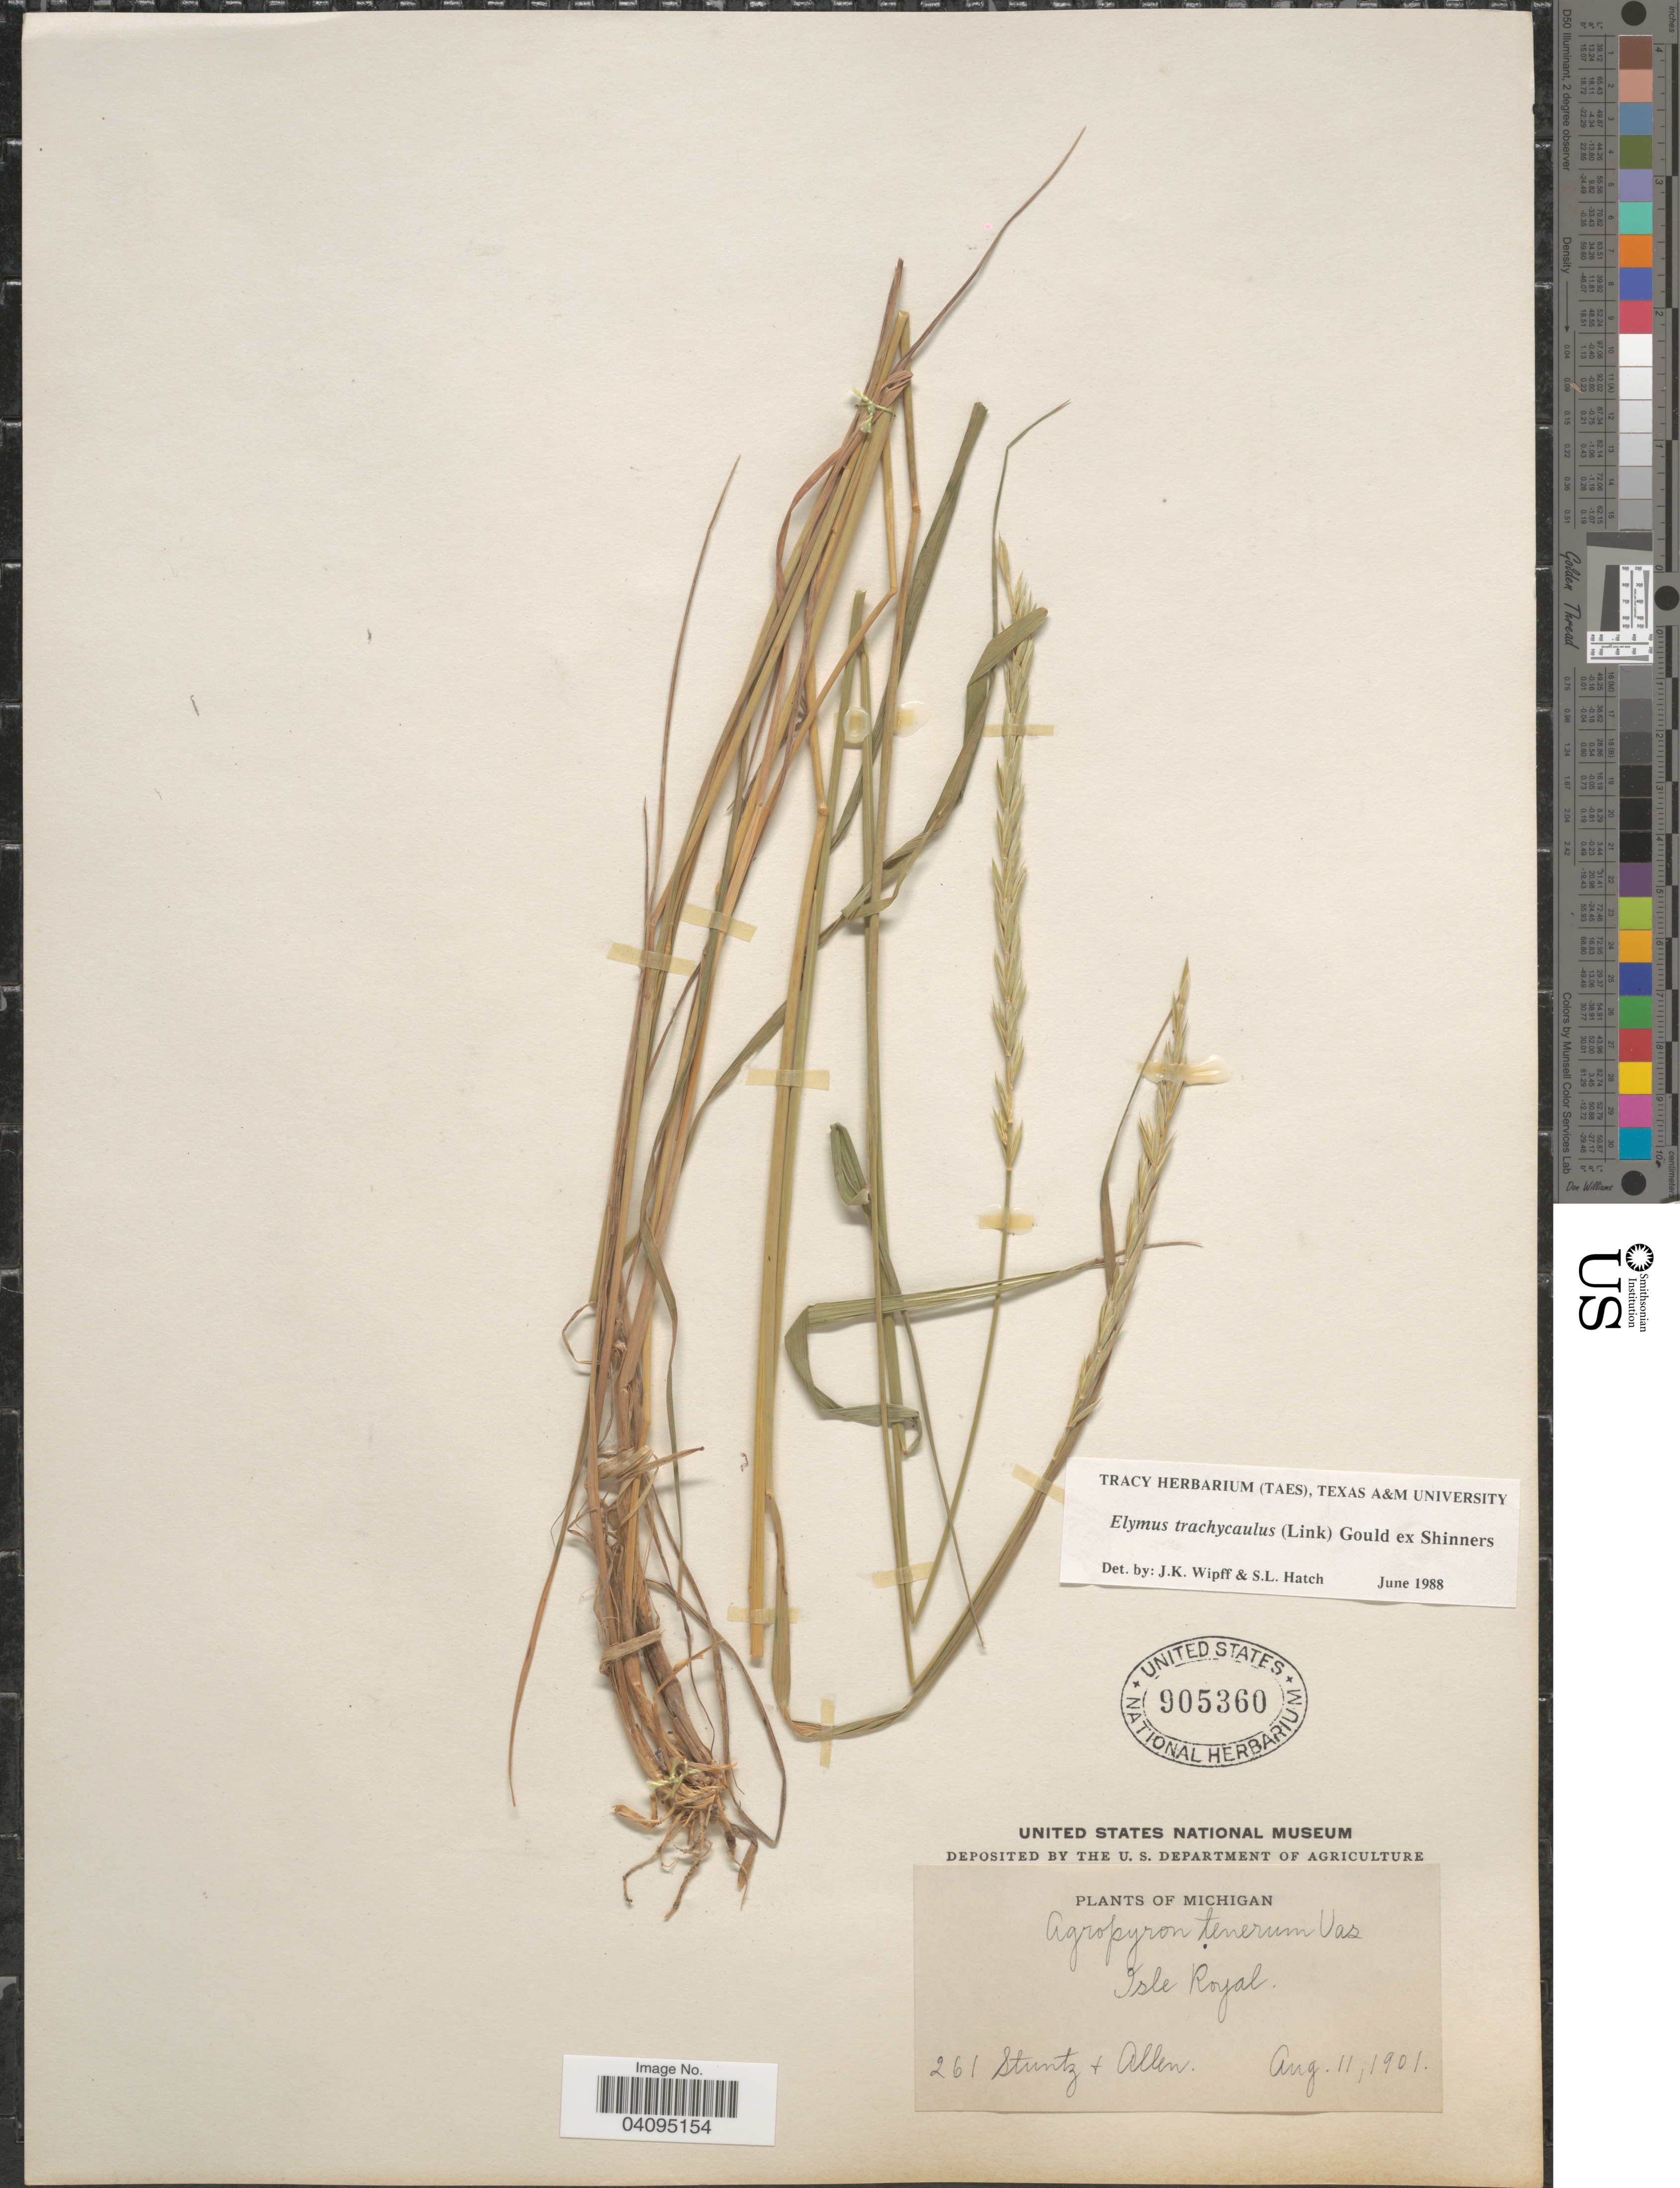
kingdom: Plantae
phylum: Tracheophyta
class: Liliopsida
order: Poales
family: Poaceae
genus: Elymus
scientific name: Elymus trachycaulus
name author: (Link) Gould ex Shinners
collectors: Stuntz & -- Allen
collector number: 261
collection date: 1901-08-11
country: United States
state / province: Michigan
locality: Isle Royal.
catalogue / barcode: US 905360